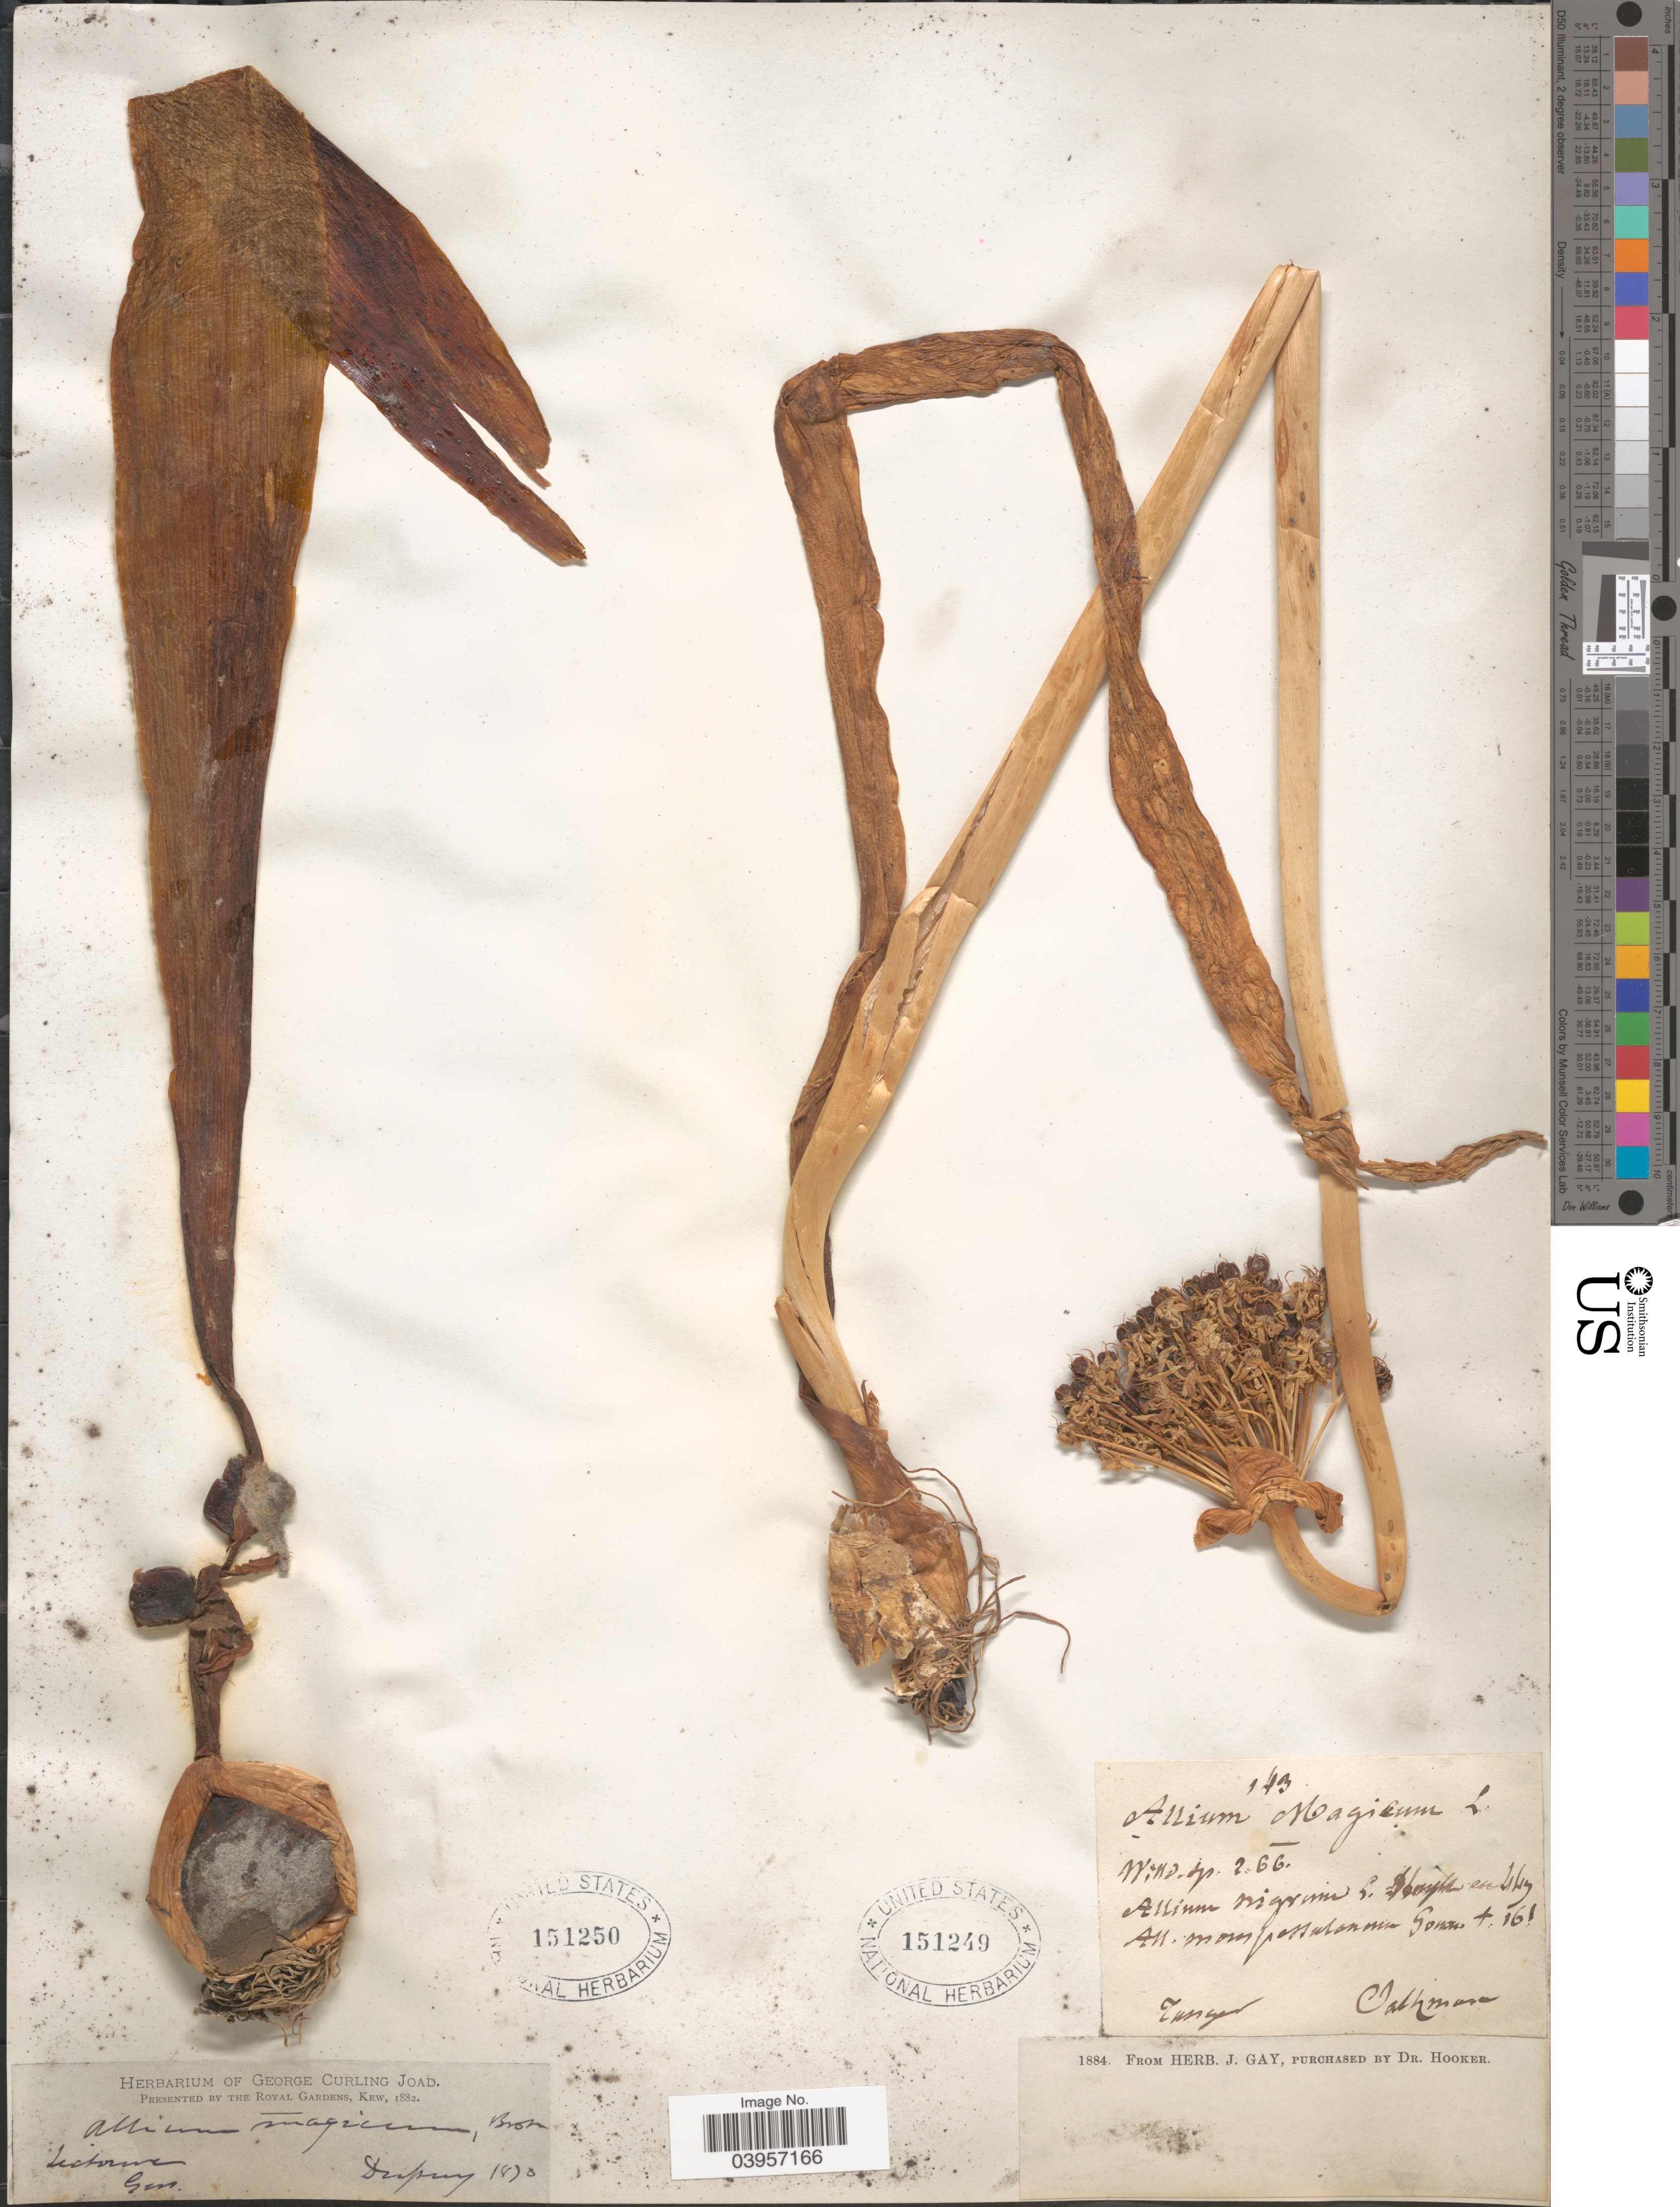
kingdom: Plantae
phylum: Tracheophyta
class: Liliopsida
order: Asparagales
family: Amaryllidaceae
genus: Allium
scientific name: Allium magicum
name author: L.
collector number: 163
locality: Tungor.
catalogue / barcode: US 151249